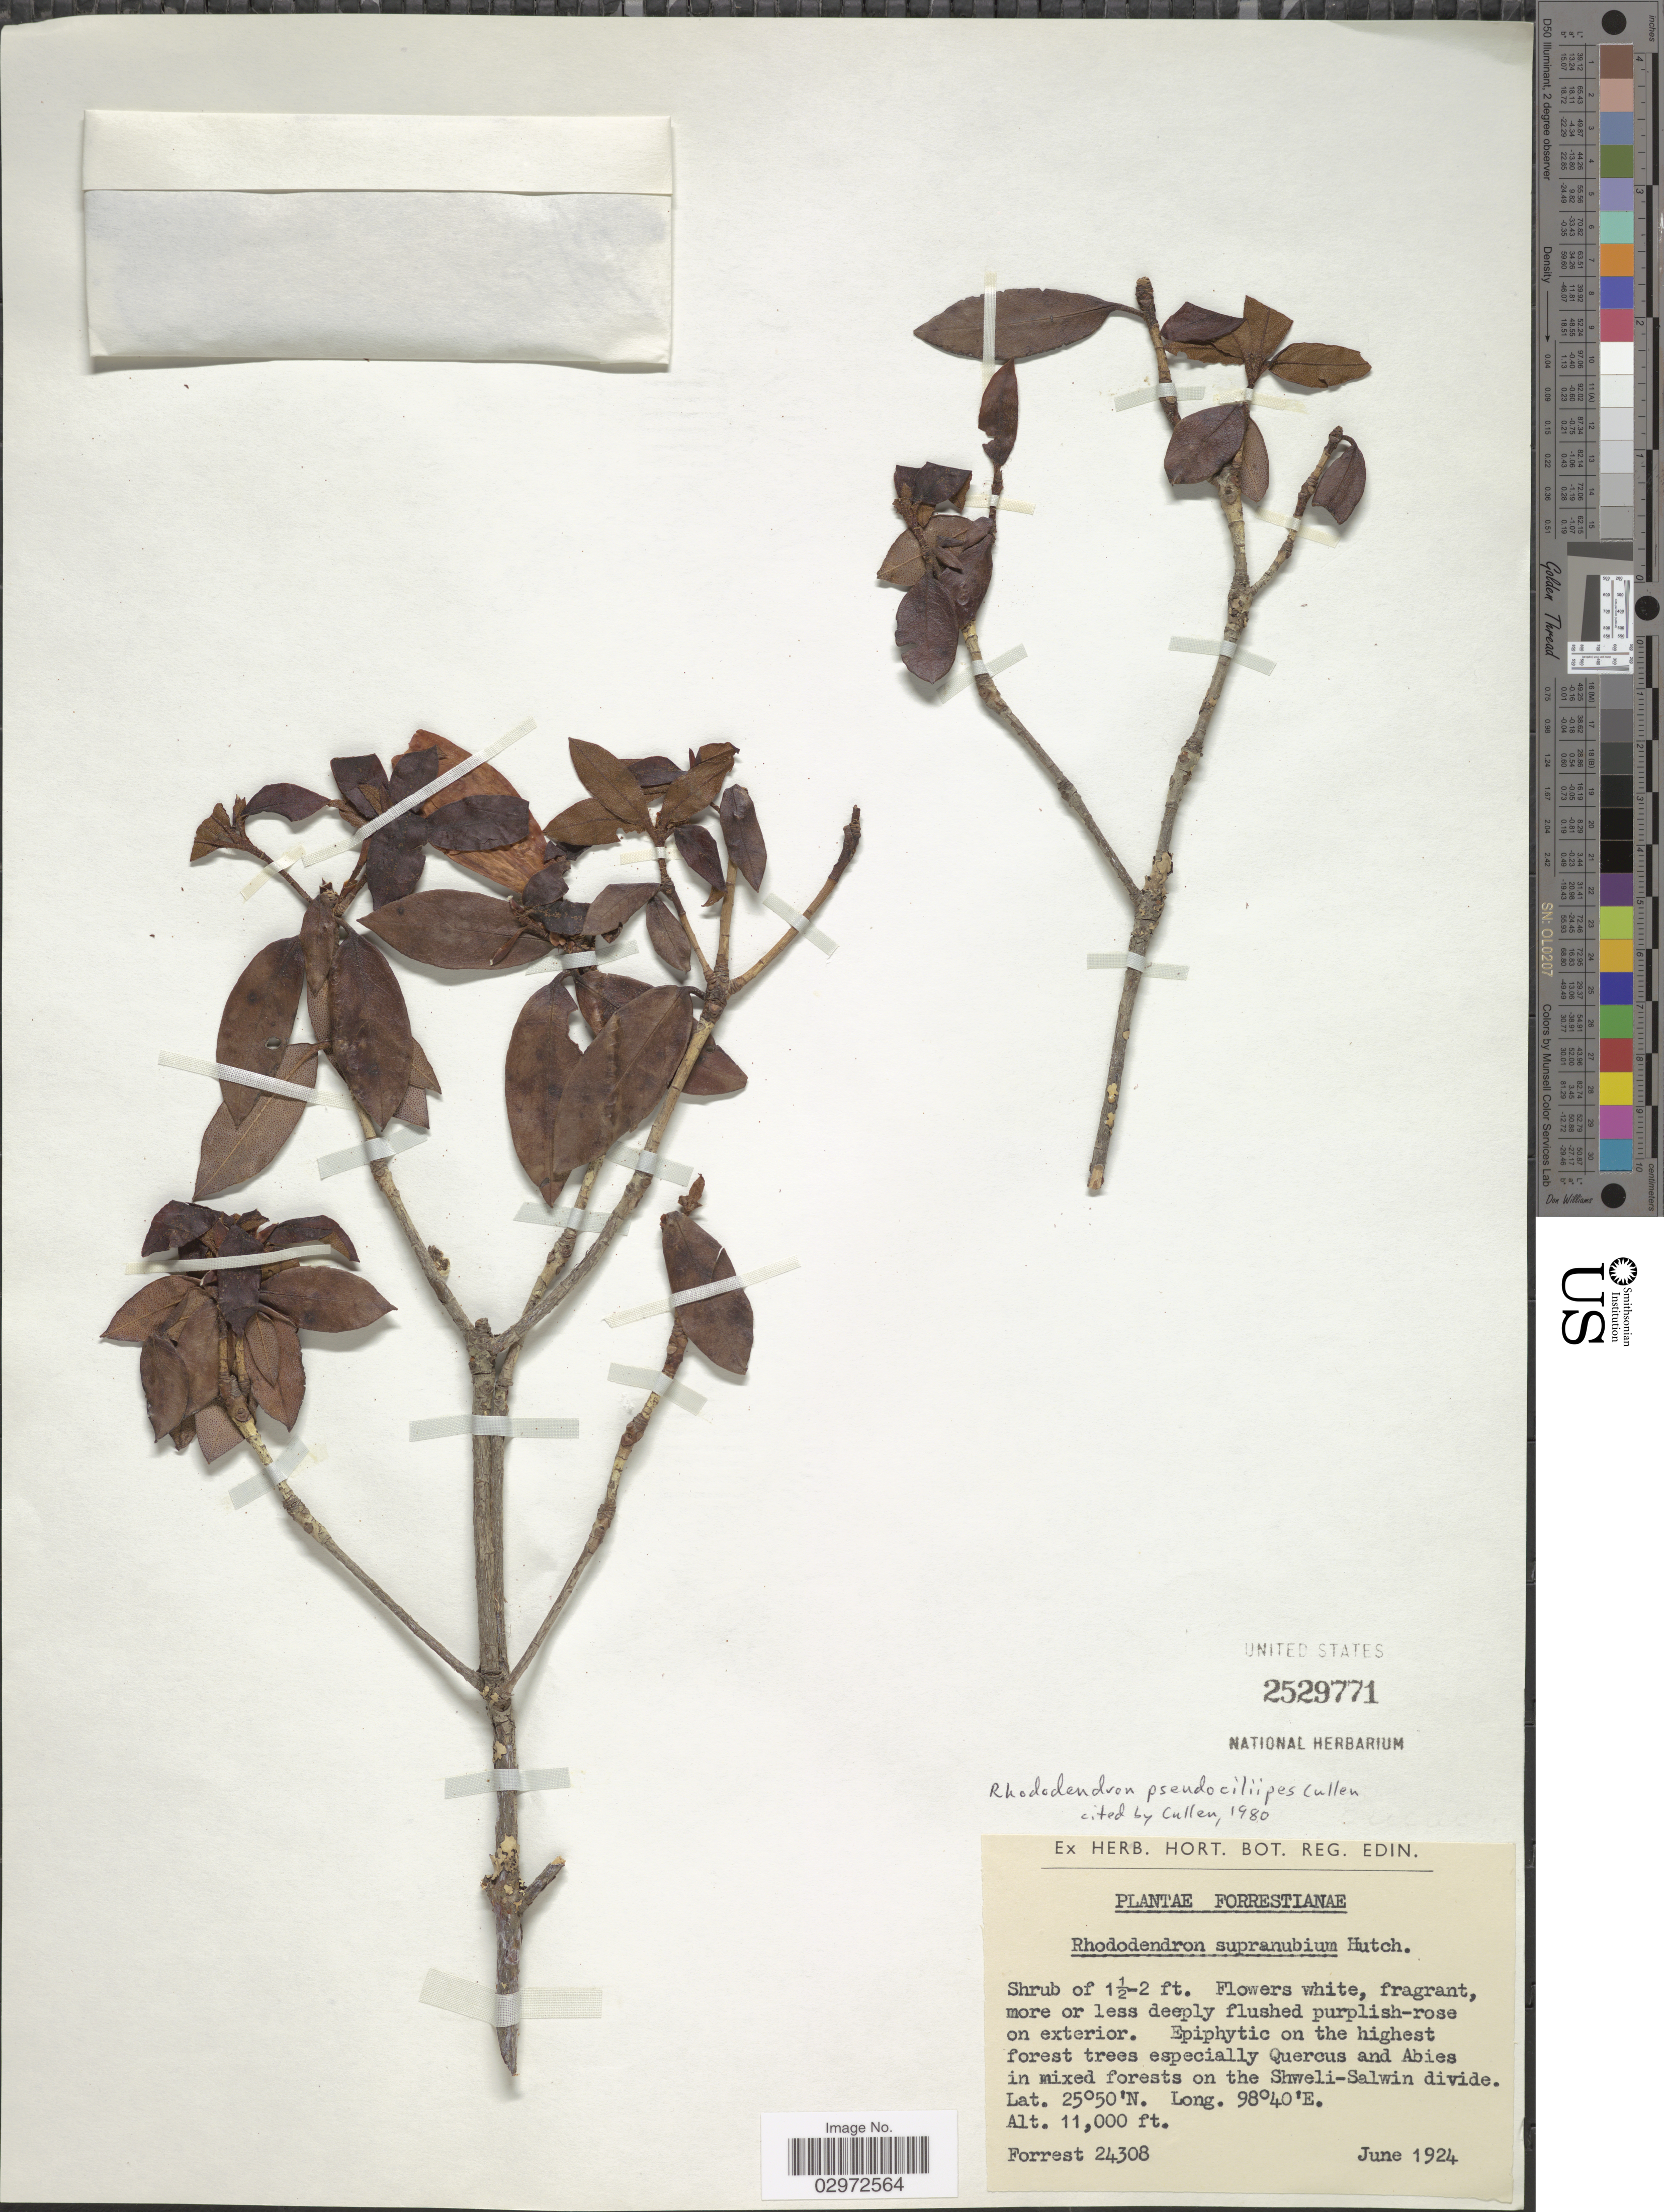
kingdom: Plantae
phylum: Tracheophyta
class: Magnoliopsida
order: Ericales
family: Ericaceae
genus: Rhododendron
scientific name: Rhododendron pseudociliipes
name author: Cullen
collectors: -. Forrest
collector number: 24308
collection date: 1924-06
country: Myanmar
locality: In mixed forests on the Shweli-Salwin divide.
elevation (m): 3353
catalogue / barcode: US 2529771